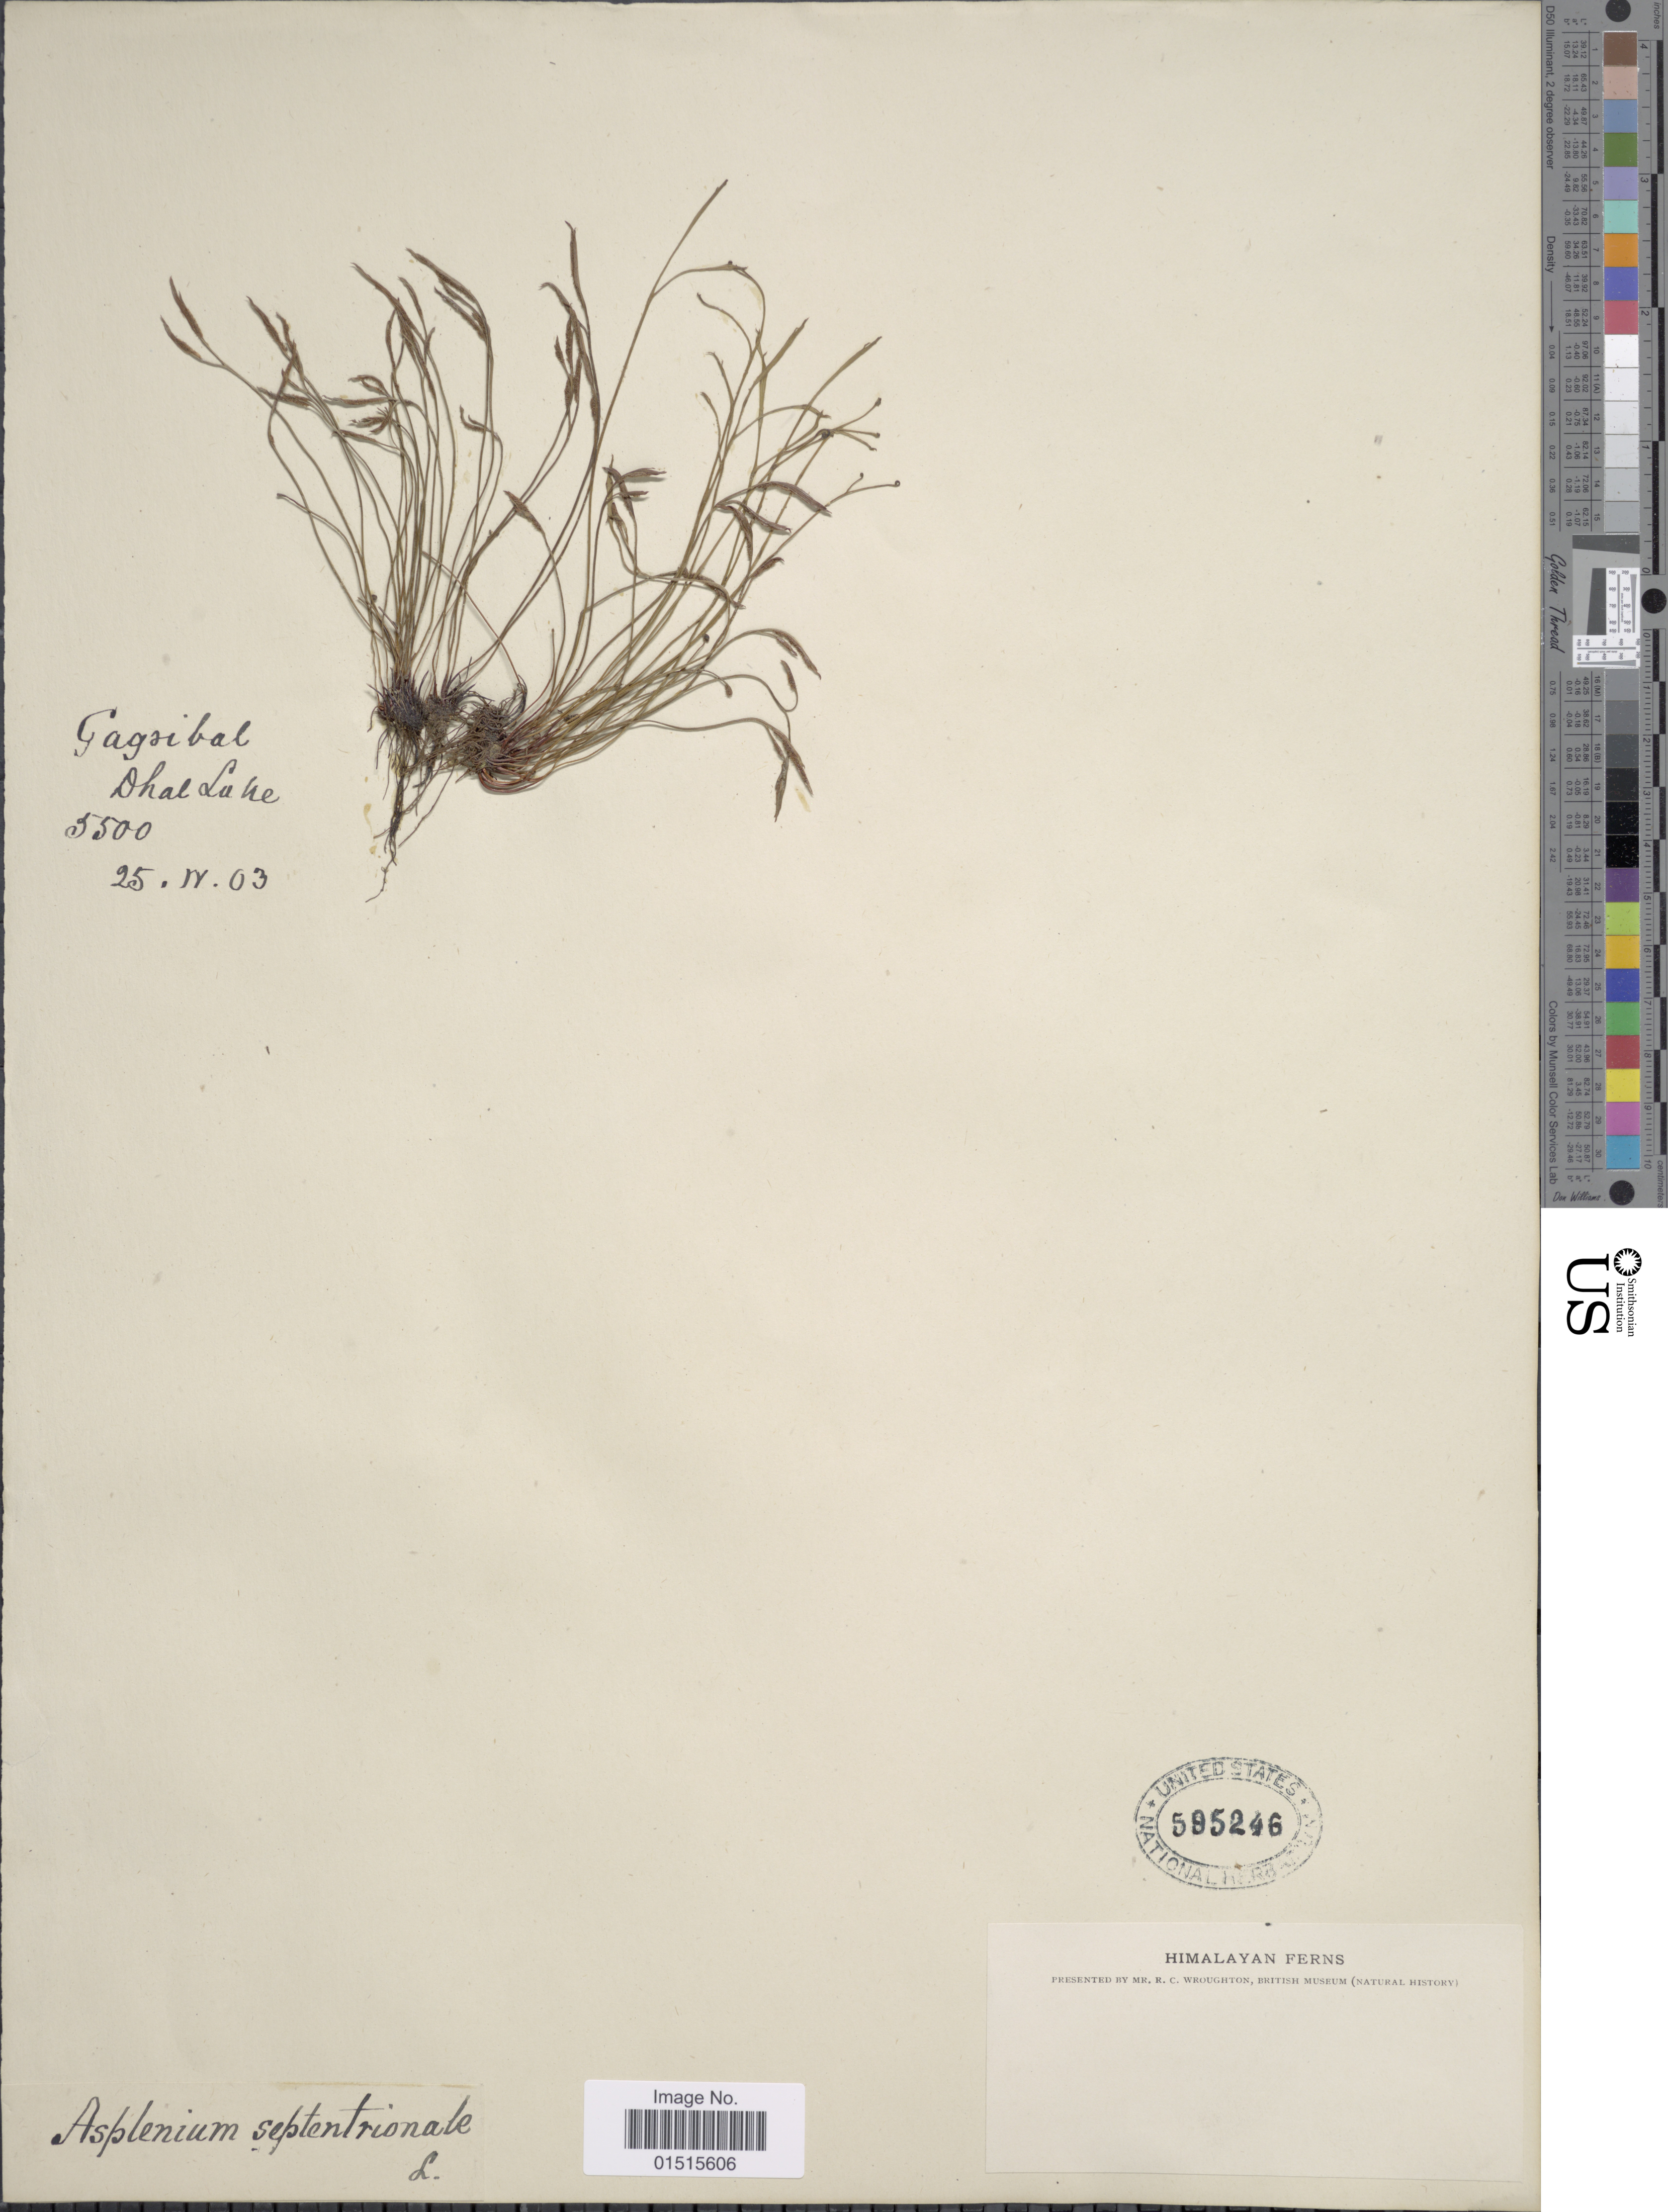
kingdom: Plantae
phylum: Tracheophyta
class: Polypodiopsida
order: Polypodiales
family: Aspleniaceae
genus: Asplenium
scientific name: Asplenium septentrionale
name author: (L.) Hoffm.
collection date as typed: Transcribed d/m/y: 25/4/03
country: India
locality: Himalayan Ferns, Gagsibal, Dhal Lake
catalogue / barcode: US 595246